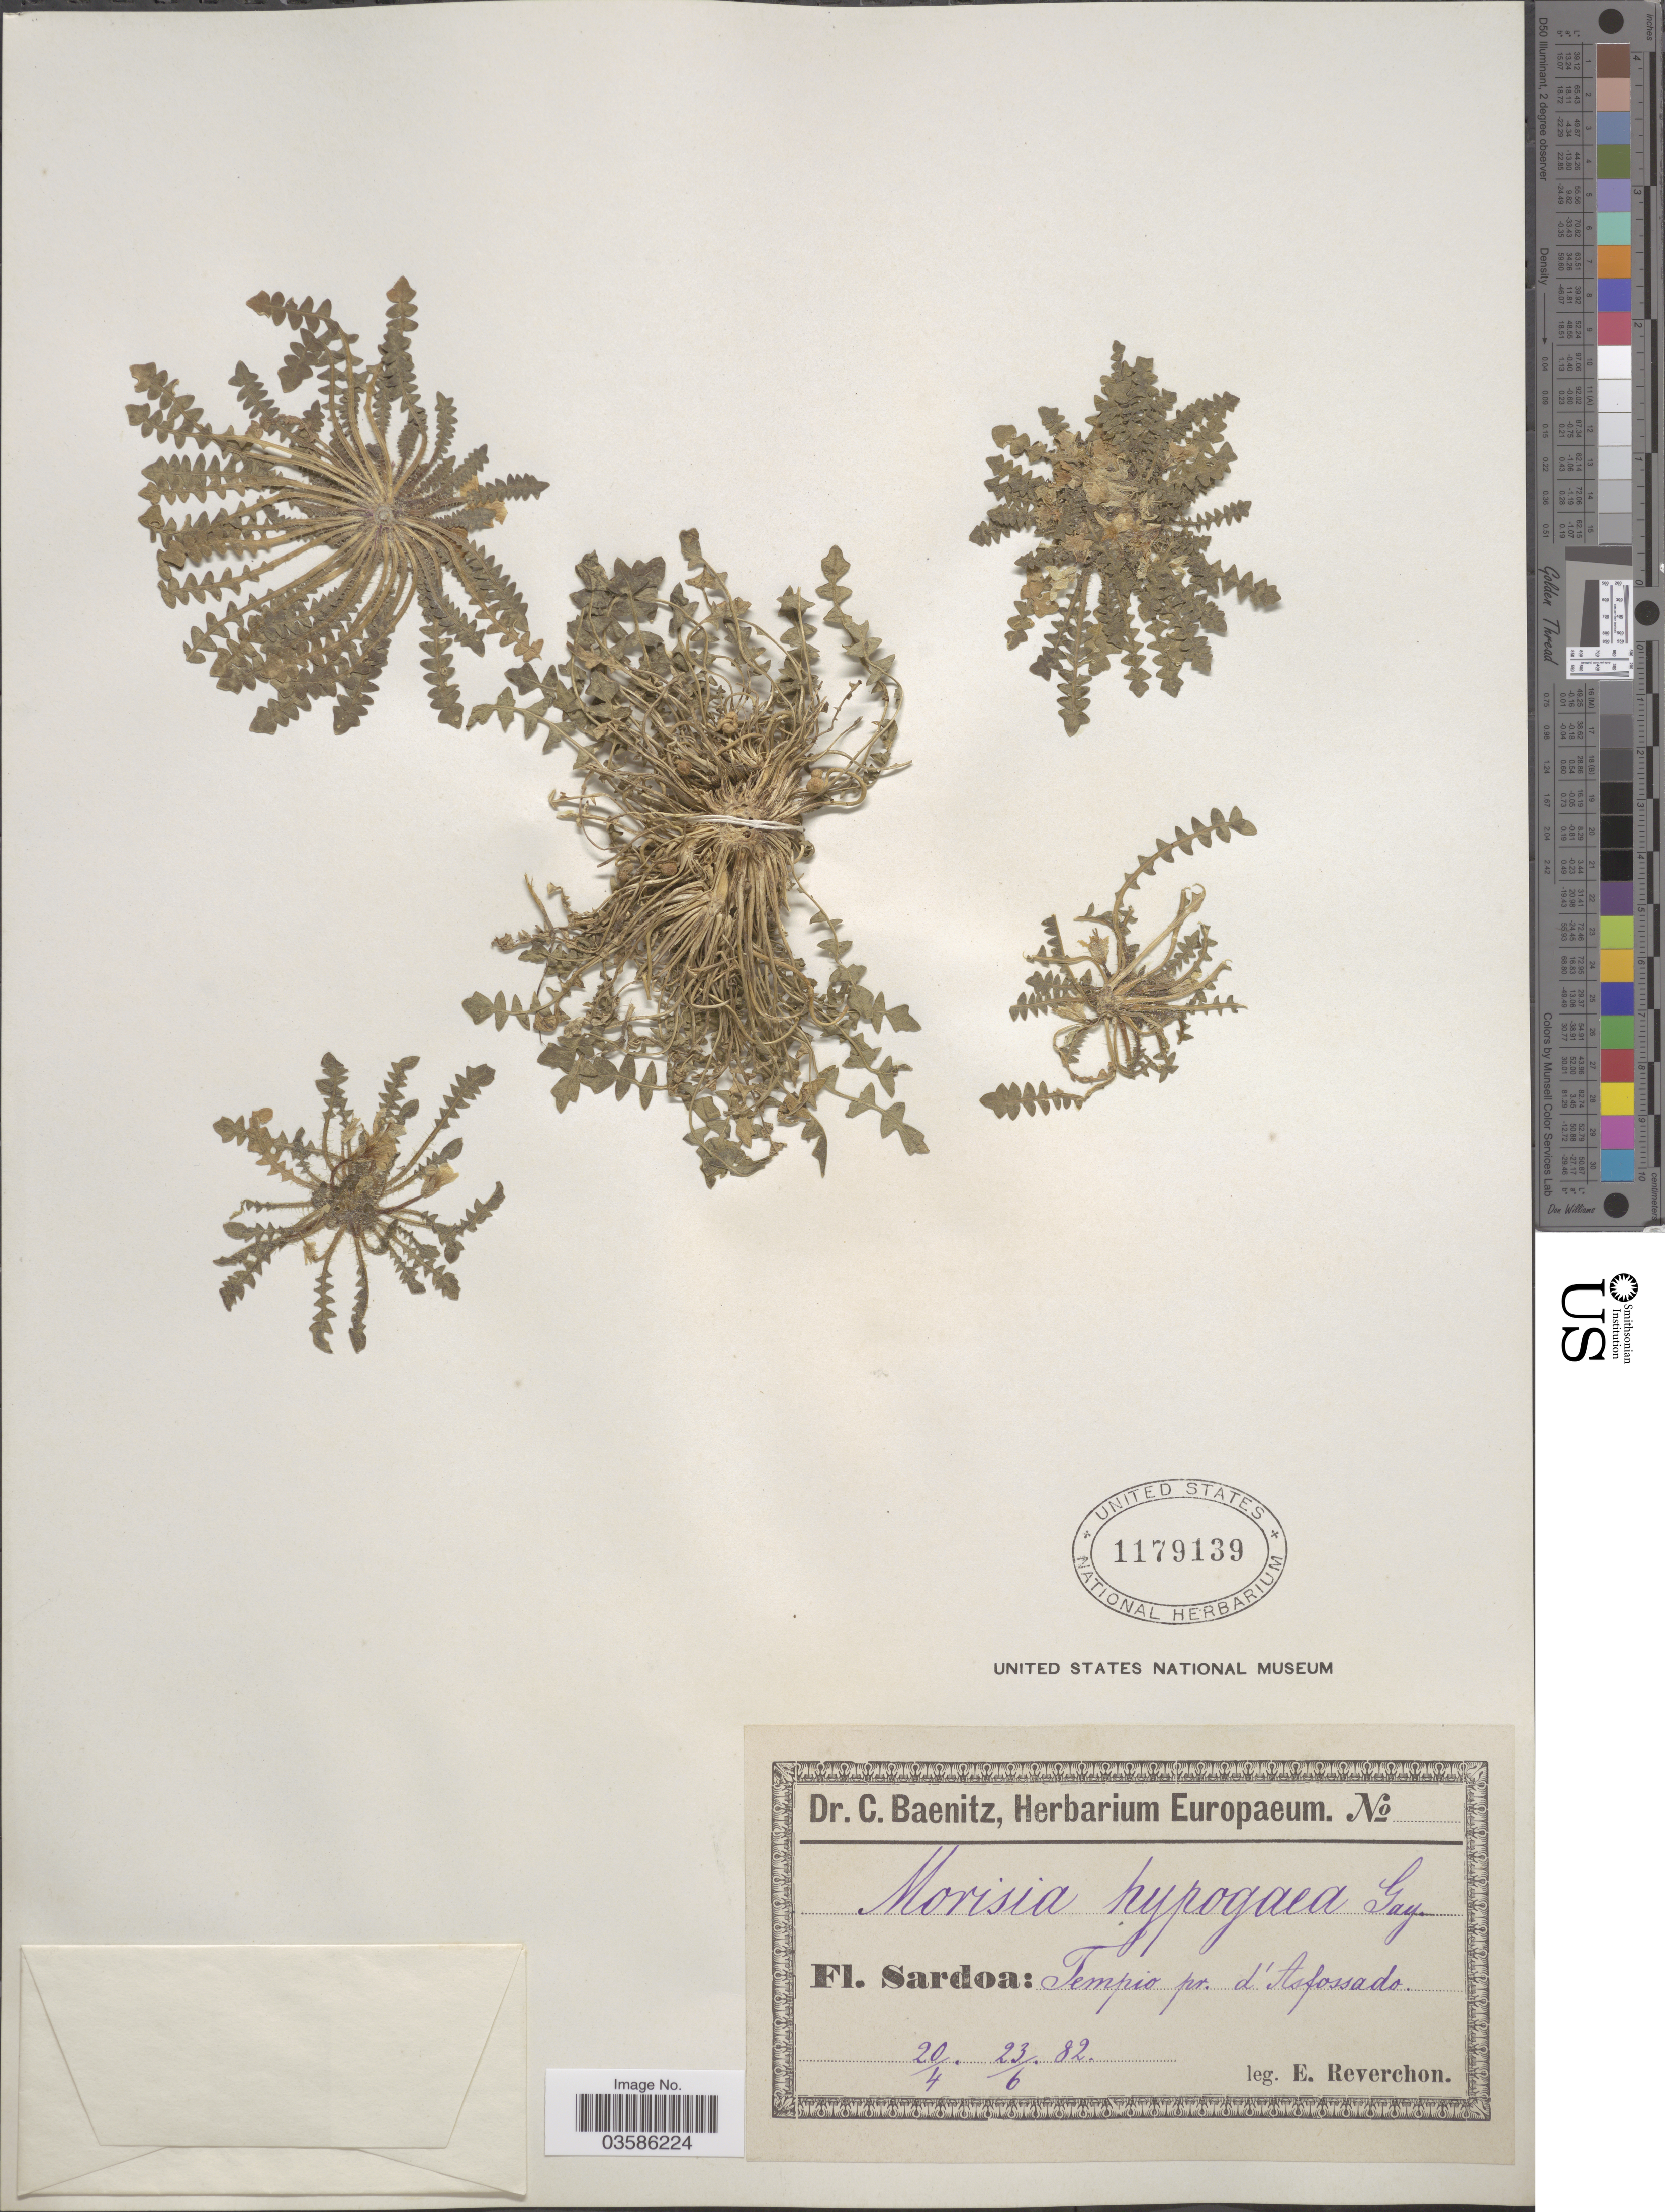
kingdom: Plantae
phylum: Tracheophyta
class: Magnoliopsida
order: Brassicales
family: Brassicaceae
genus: Morisia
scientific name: Morisia monanthos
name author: (Viv.) Asch.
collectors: E. Reverchon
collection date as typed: Transcribed d/m/y: 20/4/82 to 23/6/82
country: Italy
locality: Sardoa: Tempio pr. d'Asfossado.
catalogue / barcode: US 1179139